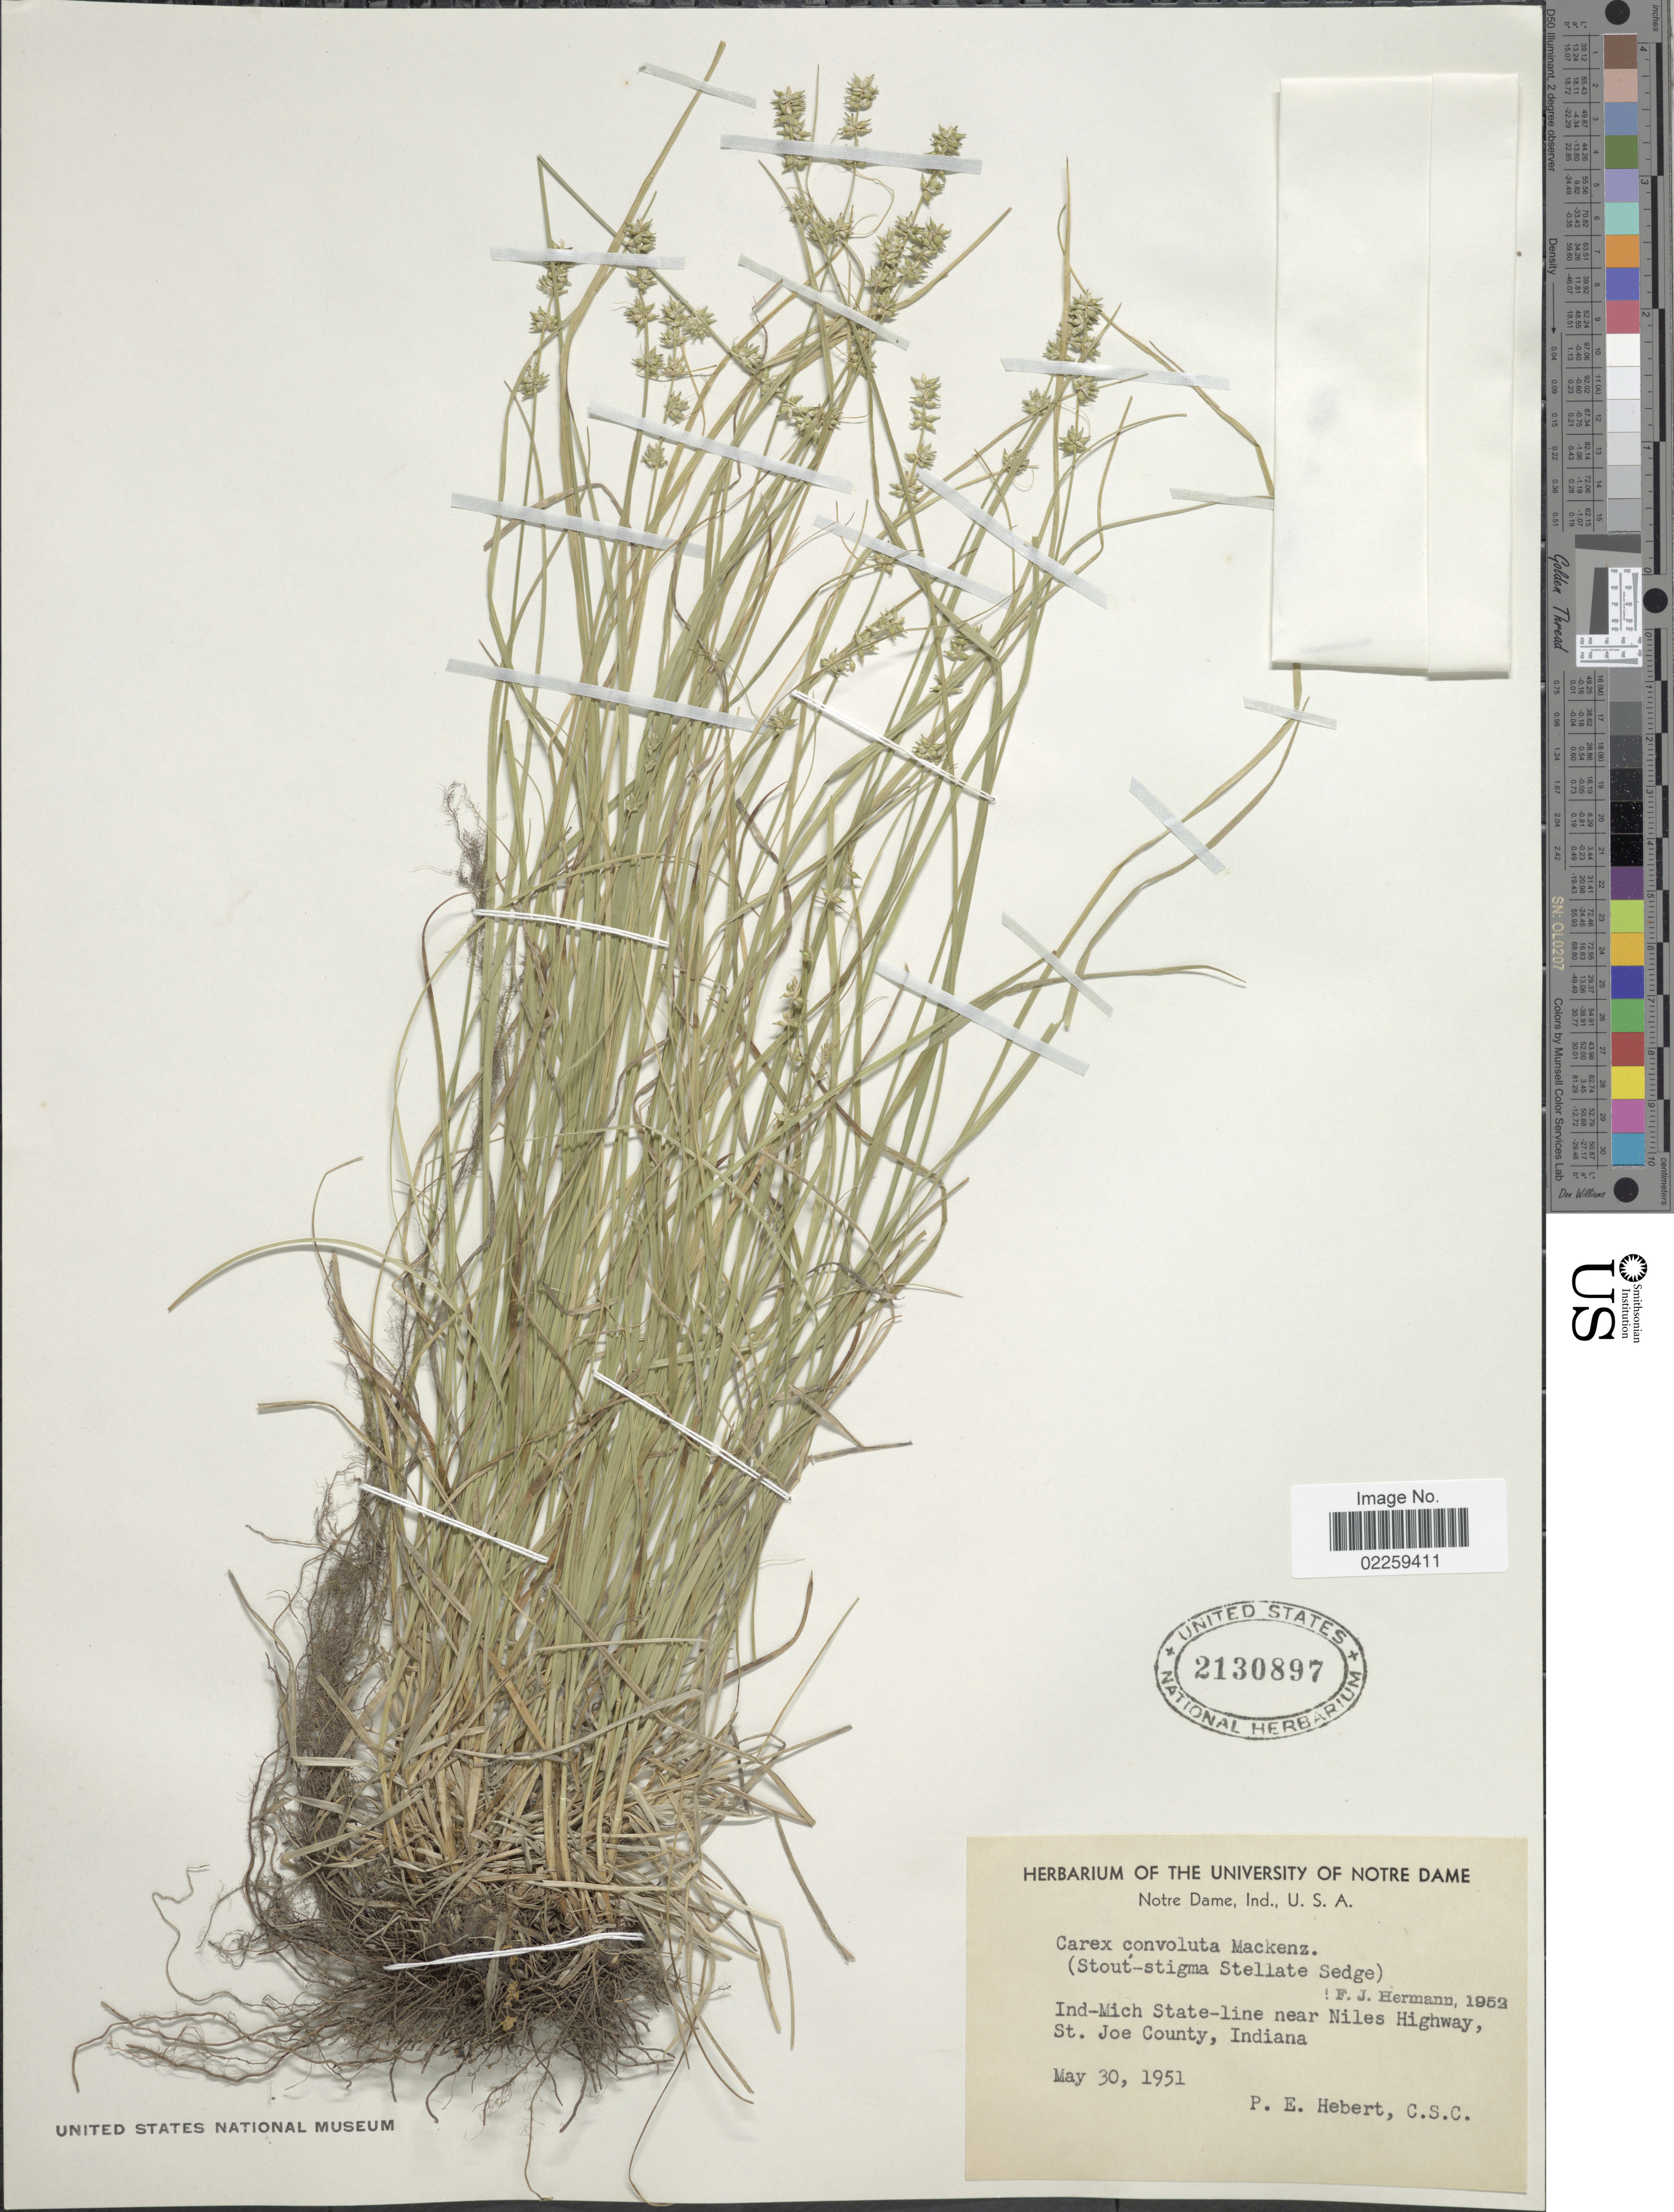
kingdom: Plantae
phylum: Tracheophyta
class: Liliopsida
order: Poales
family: Cyperaceae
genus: Carex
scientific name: Carex rosea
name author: Willd.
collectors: P. Hebert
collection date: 1951-05-30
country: United States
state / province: Indiana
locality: Ind-Mich State Line near Niles Highway St. Joe County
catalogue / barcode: US 2130897